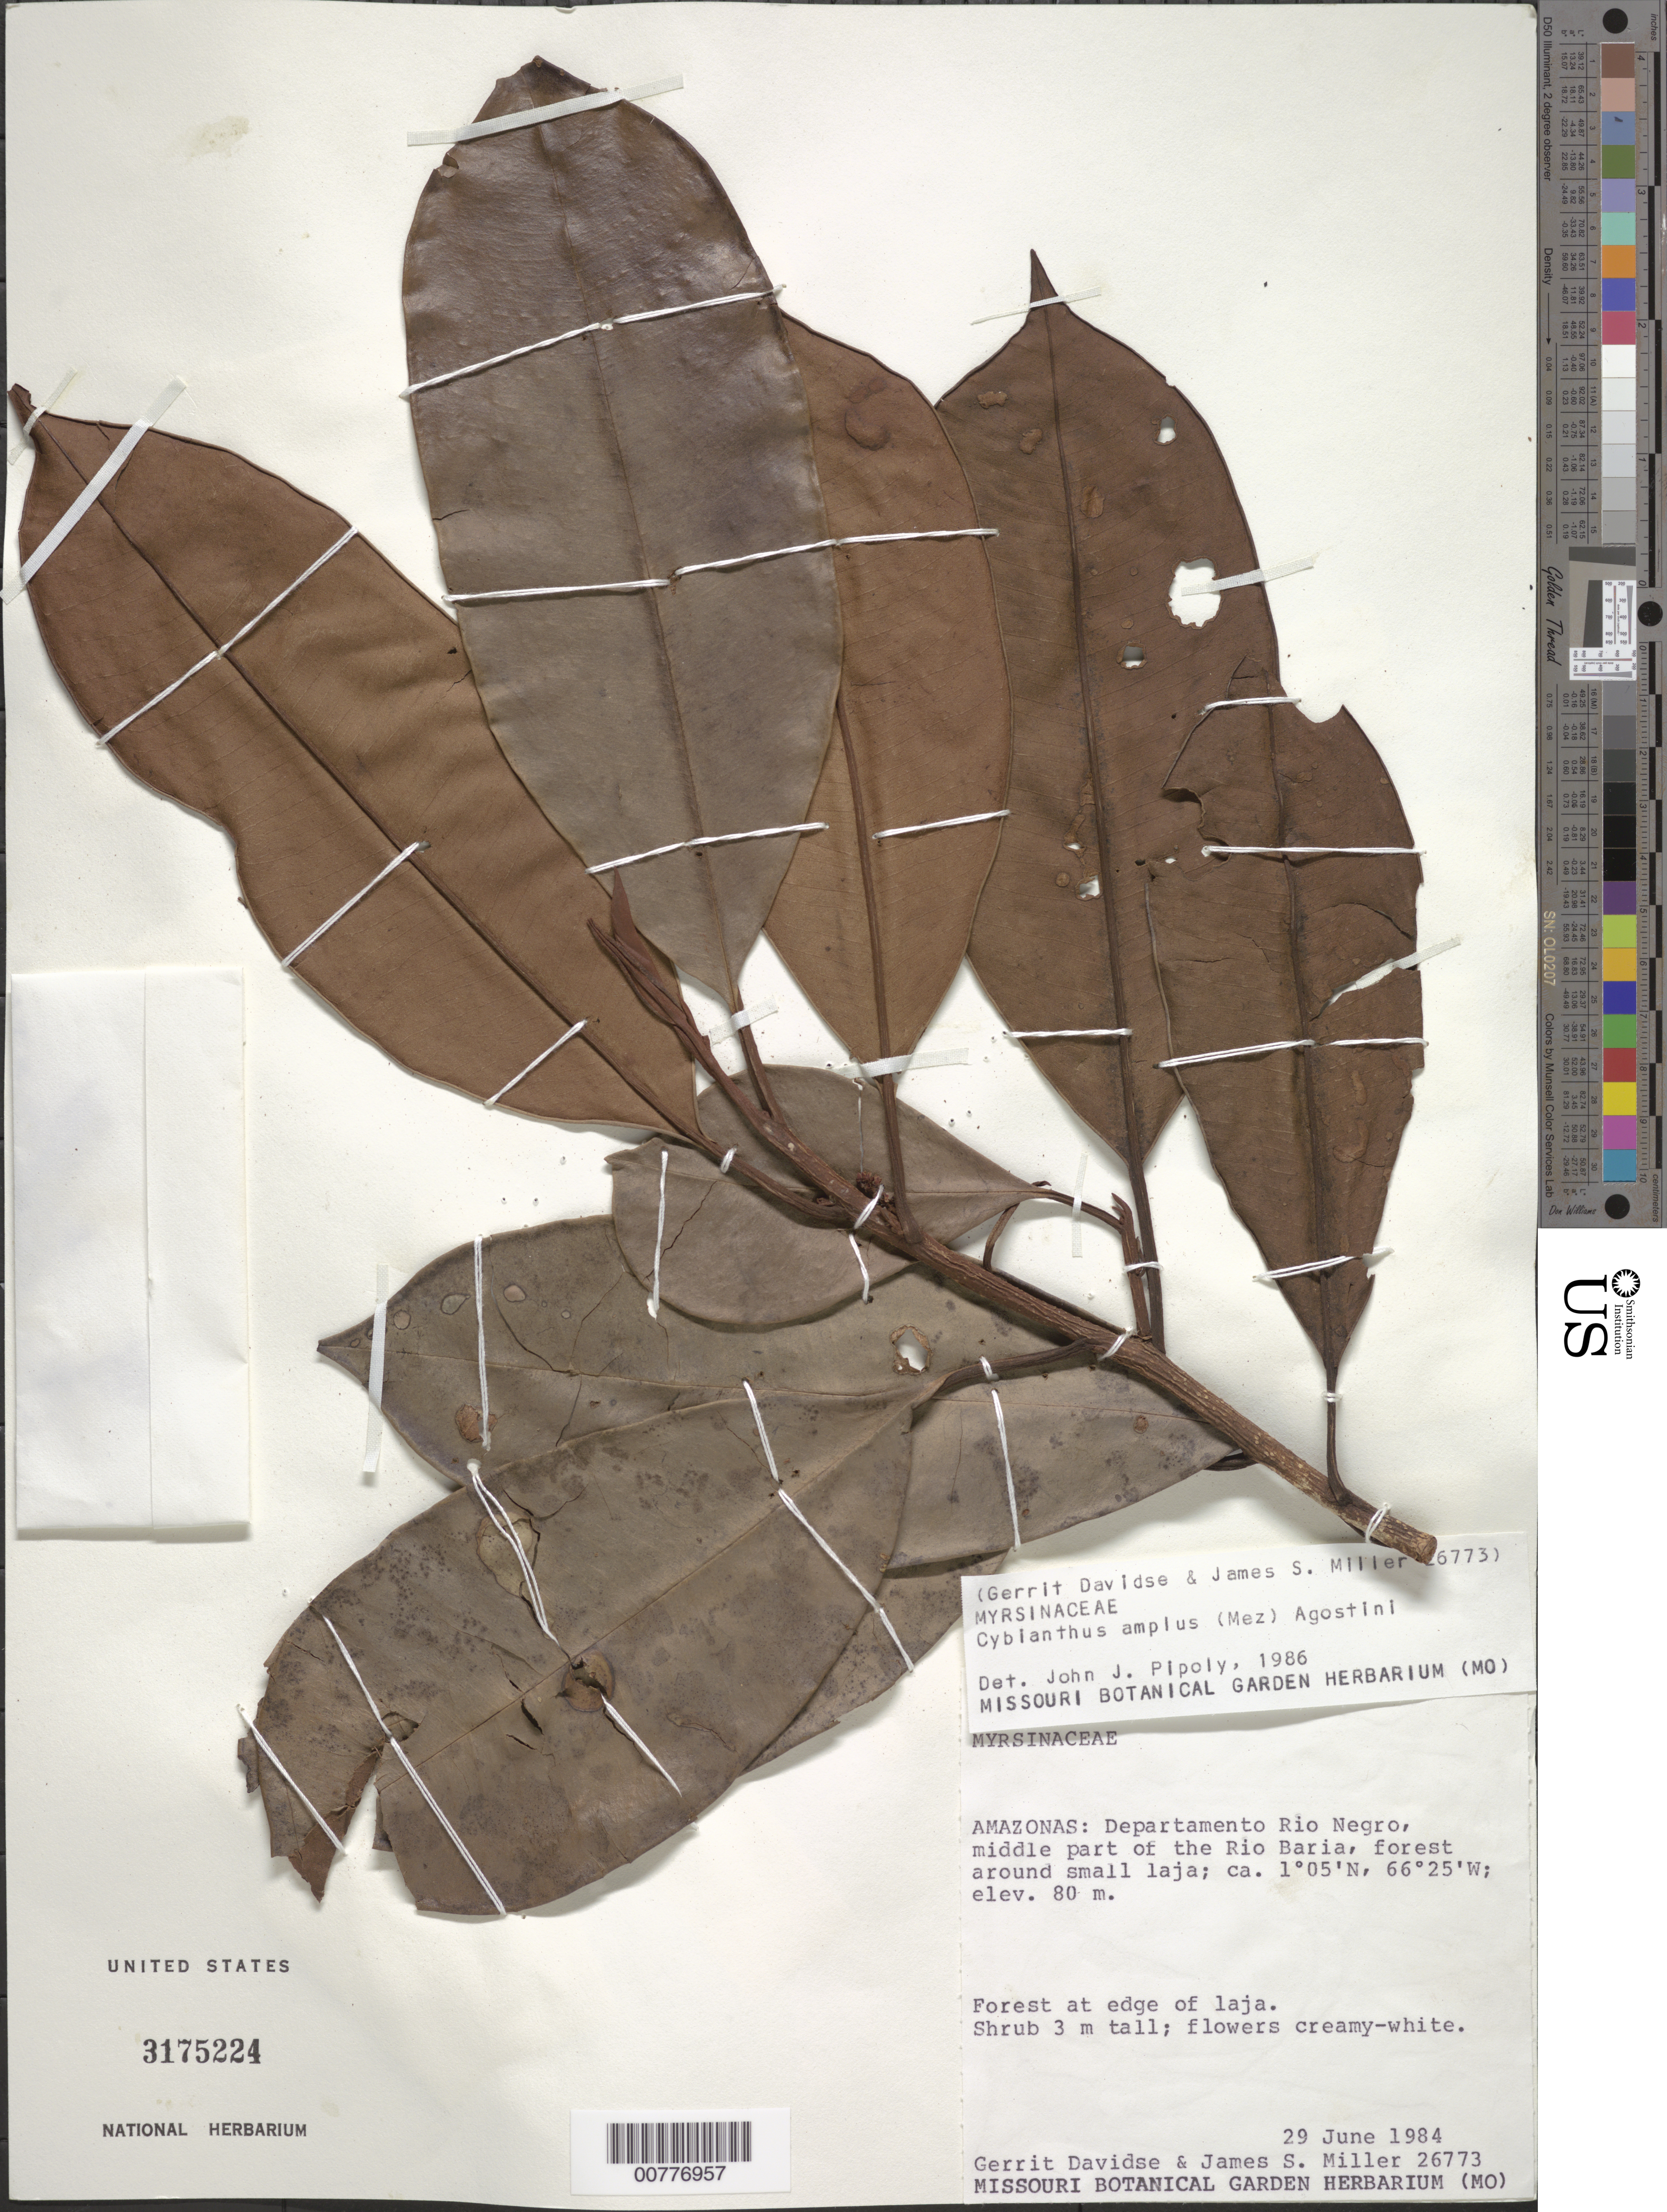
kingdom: Plantae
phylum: Tracheophyta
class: Magnoliopsida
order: Ericales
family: Primulaceae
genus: Cybianthus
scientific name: Cybianthus amplus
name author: (Mez) G. Agostini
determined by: Pipoly, J. J., III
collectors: G. Davidse & J. S. Miller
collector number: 26773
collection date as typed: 29-Jun-84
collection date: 1984-06-29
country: Venezuela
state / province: Amazonas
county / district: Río Negro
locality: Río Baria, middle part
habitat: Forest edge at laja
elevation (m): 80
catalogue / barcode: US 3175224